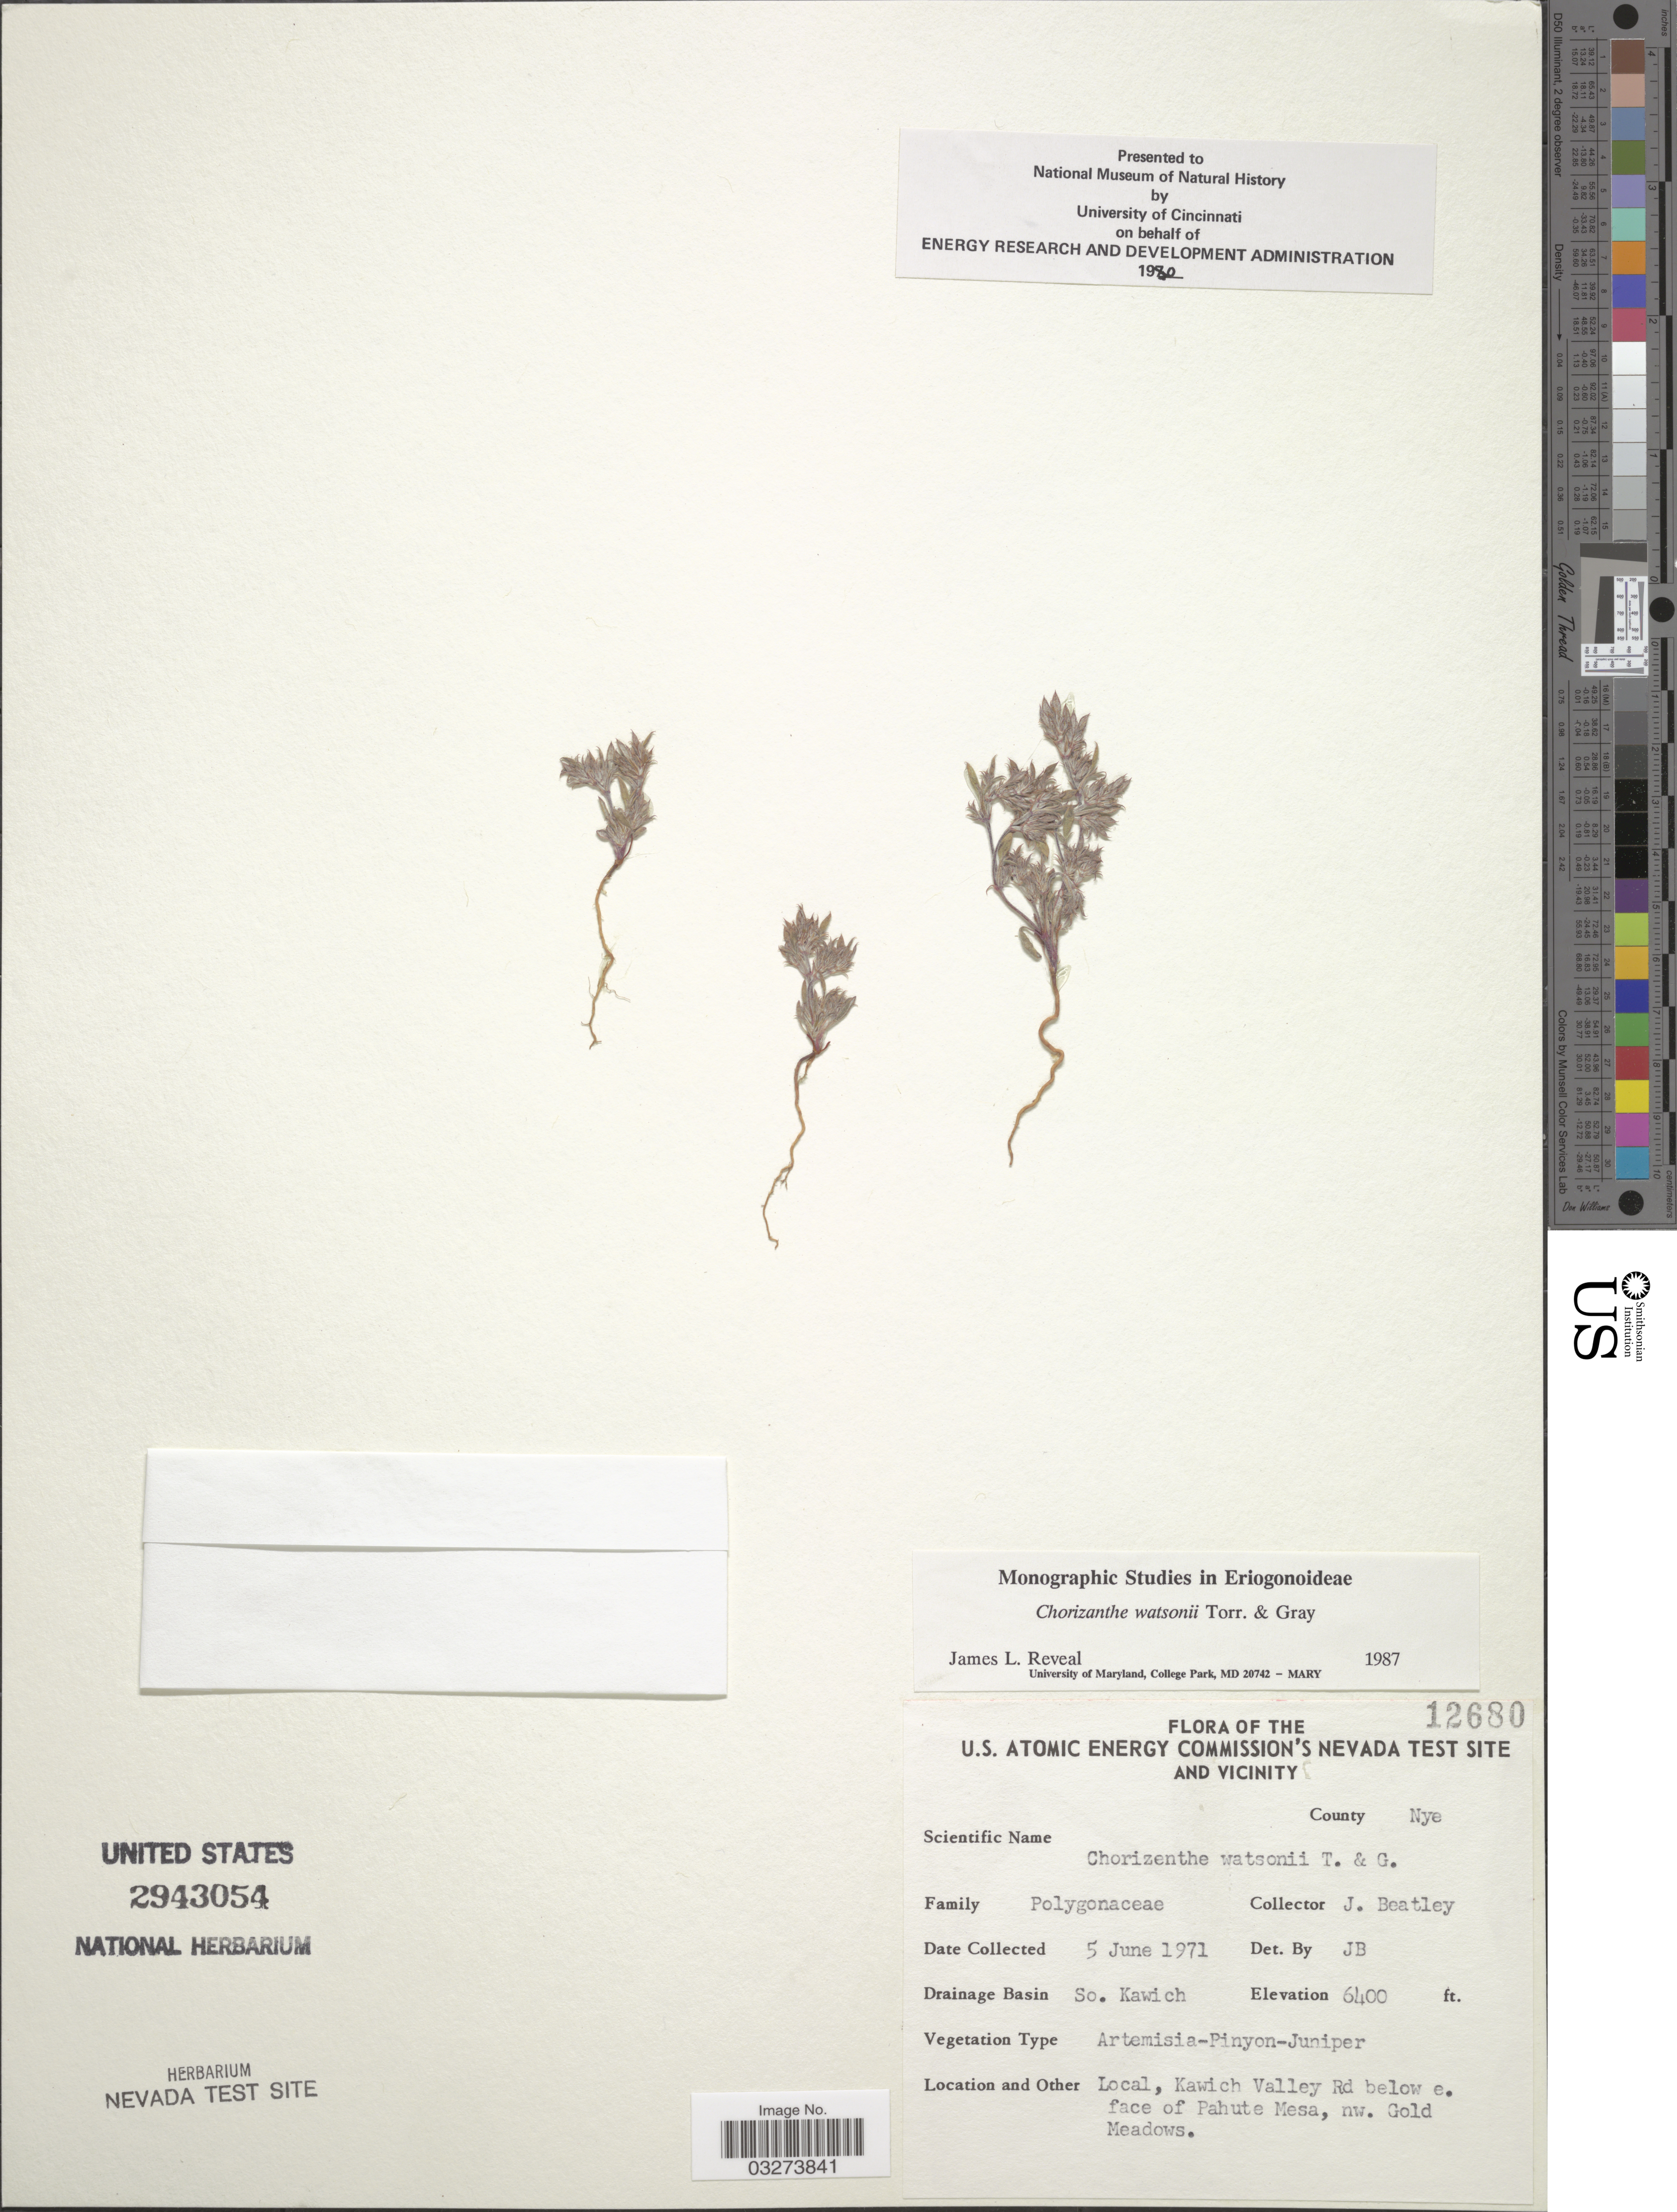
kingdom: Plantae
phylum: Tracheophyta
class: Magnoliopsida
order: Caryophyllales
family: Polygonaceae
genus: Chorizanthe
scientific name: Chorizanthe watsonii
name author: Torr. & A. Gray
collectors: J. C. Beatley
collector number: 12680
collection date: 1971-06-05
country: United States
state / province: Nevada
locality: U.S. Atomic Energy Commission's Nevada Test Site and vicinity. County Nye, Drainage Basin So. Kawich. Kawich Valley Rd below e. face of Pahute Mesa, nw. Gold Meadows.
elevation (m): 1951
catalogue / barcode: US 2943054